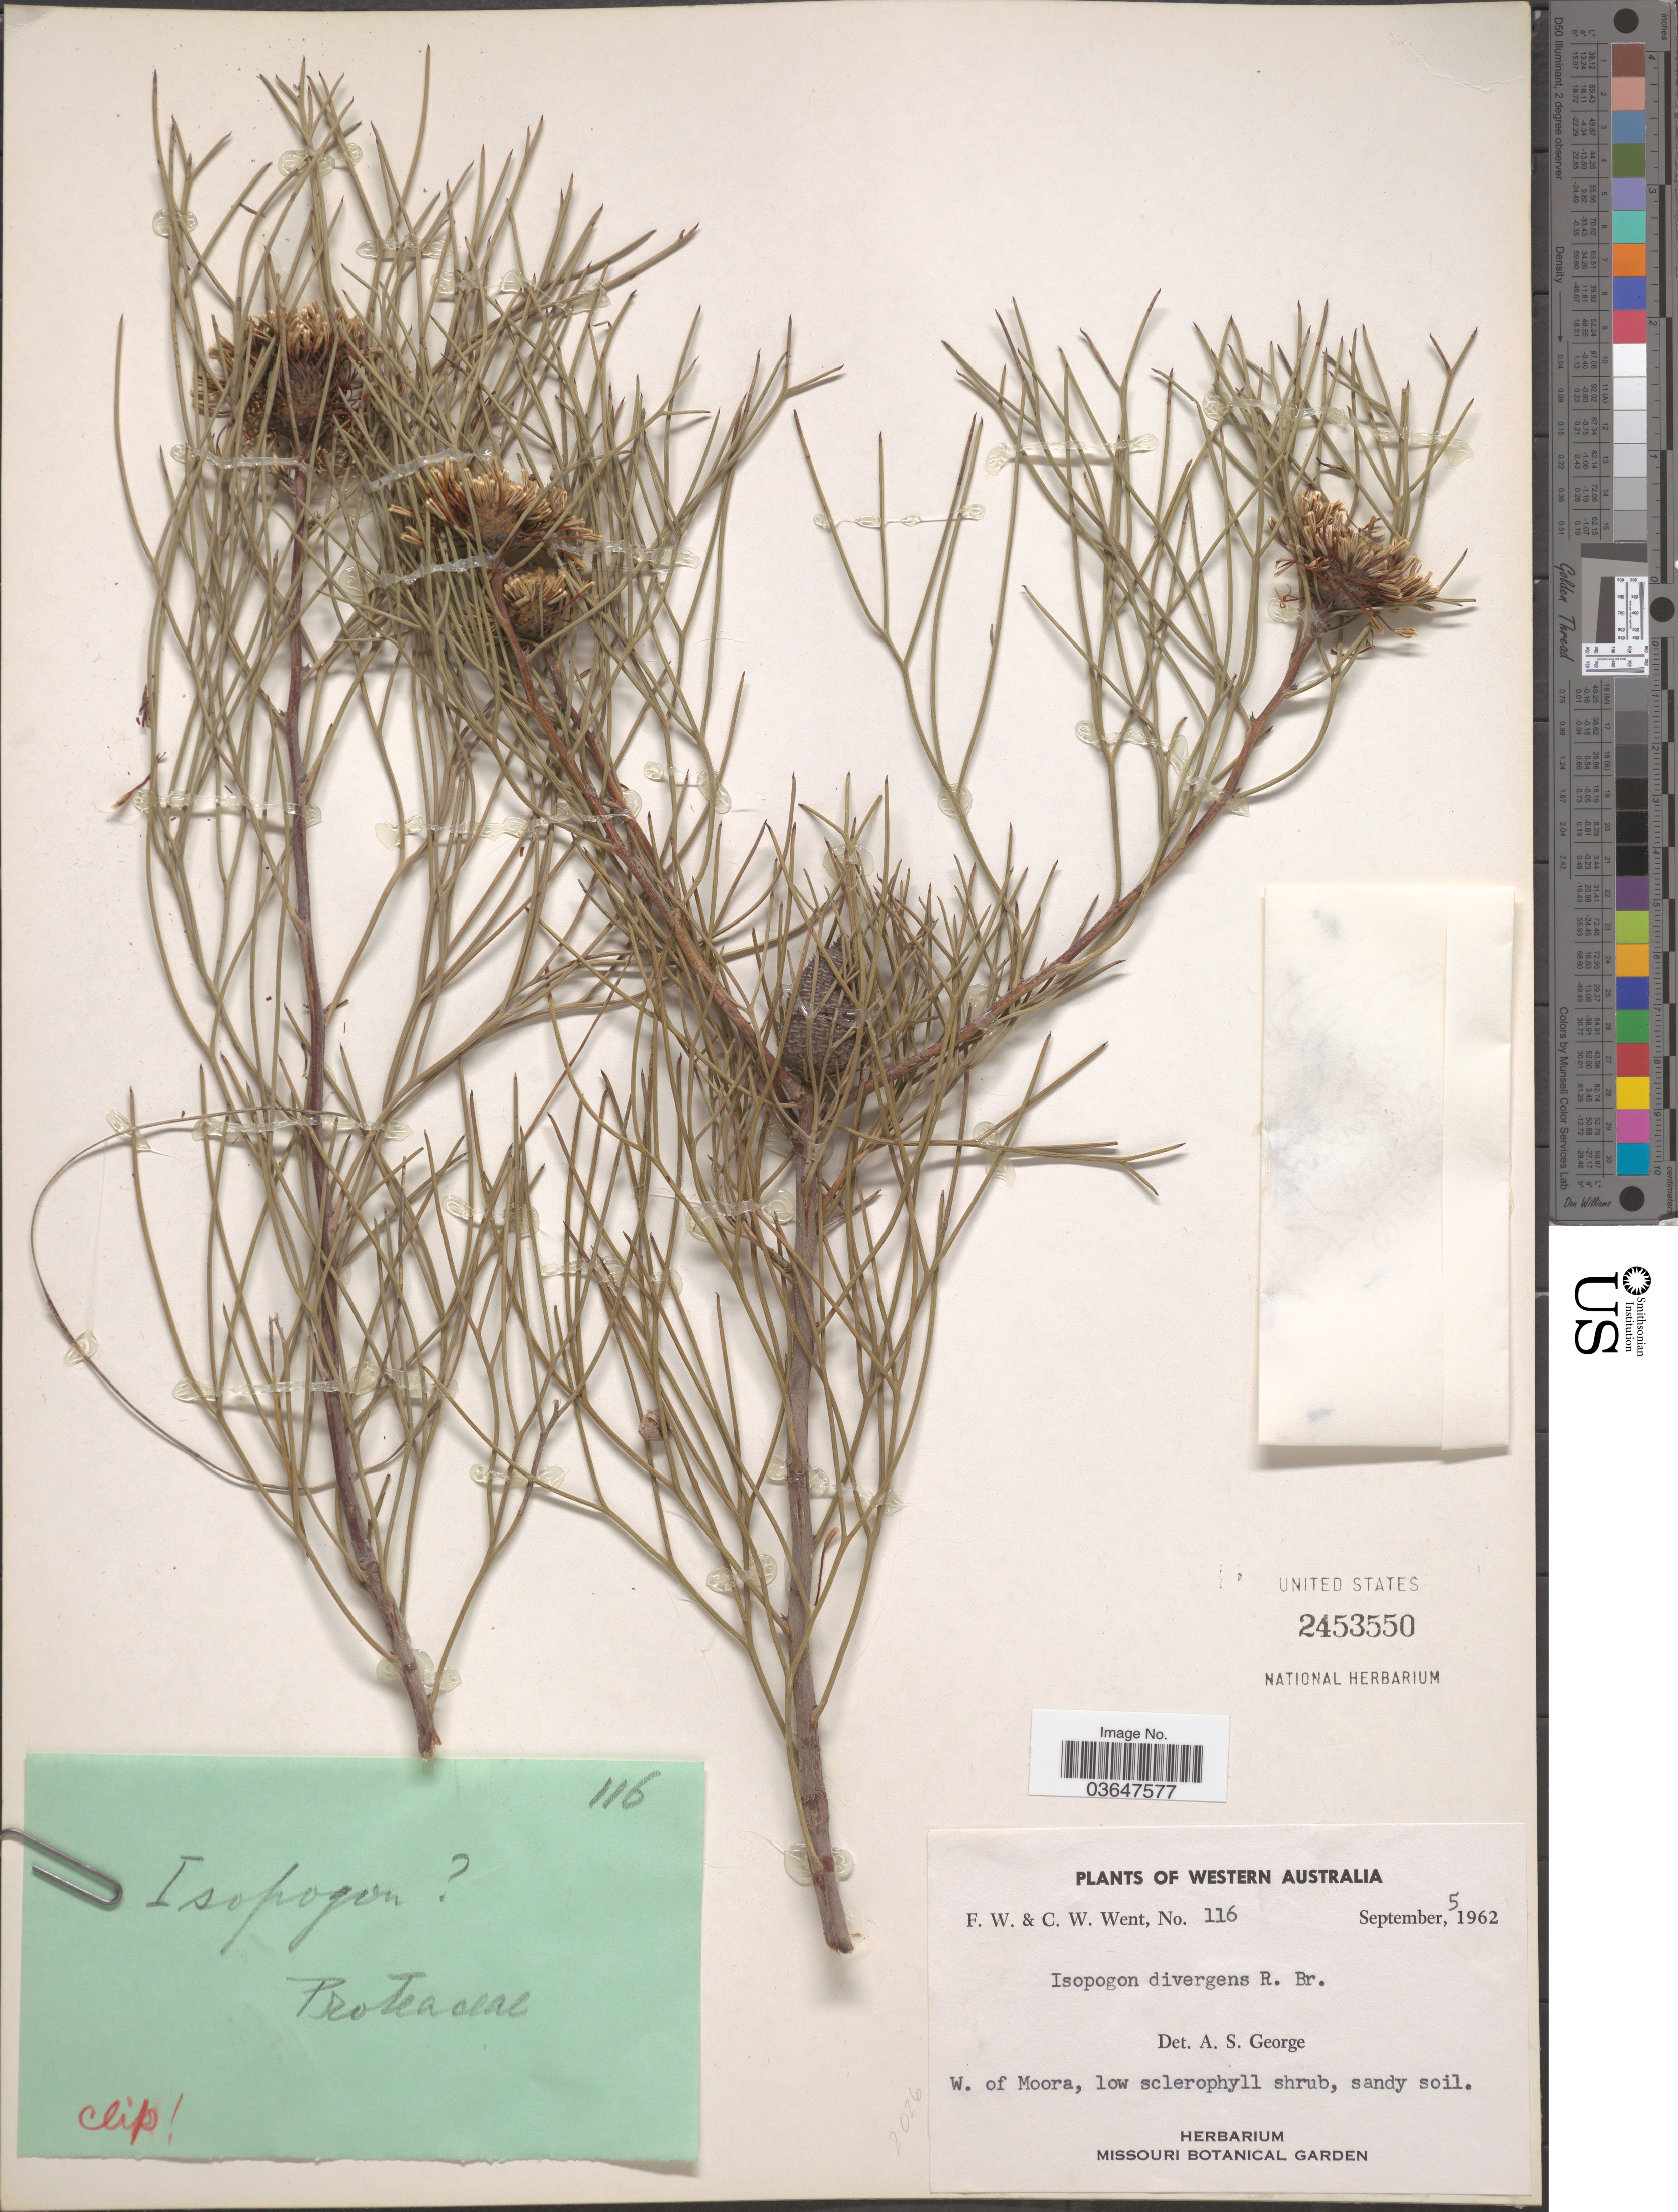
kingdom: Plantae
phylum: Tracheophyta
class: Magnoliopsida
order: Proteales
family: Proteaceae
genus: Isopogon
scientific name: Isopogon divergens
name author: R. Br.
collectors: F. W. Went & C. W. Went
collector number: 116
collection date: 1962-09-05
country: Australia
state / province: Western Australia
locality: W. of Moora.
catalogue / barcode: US 2453550